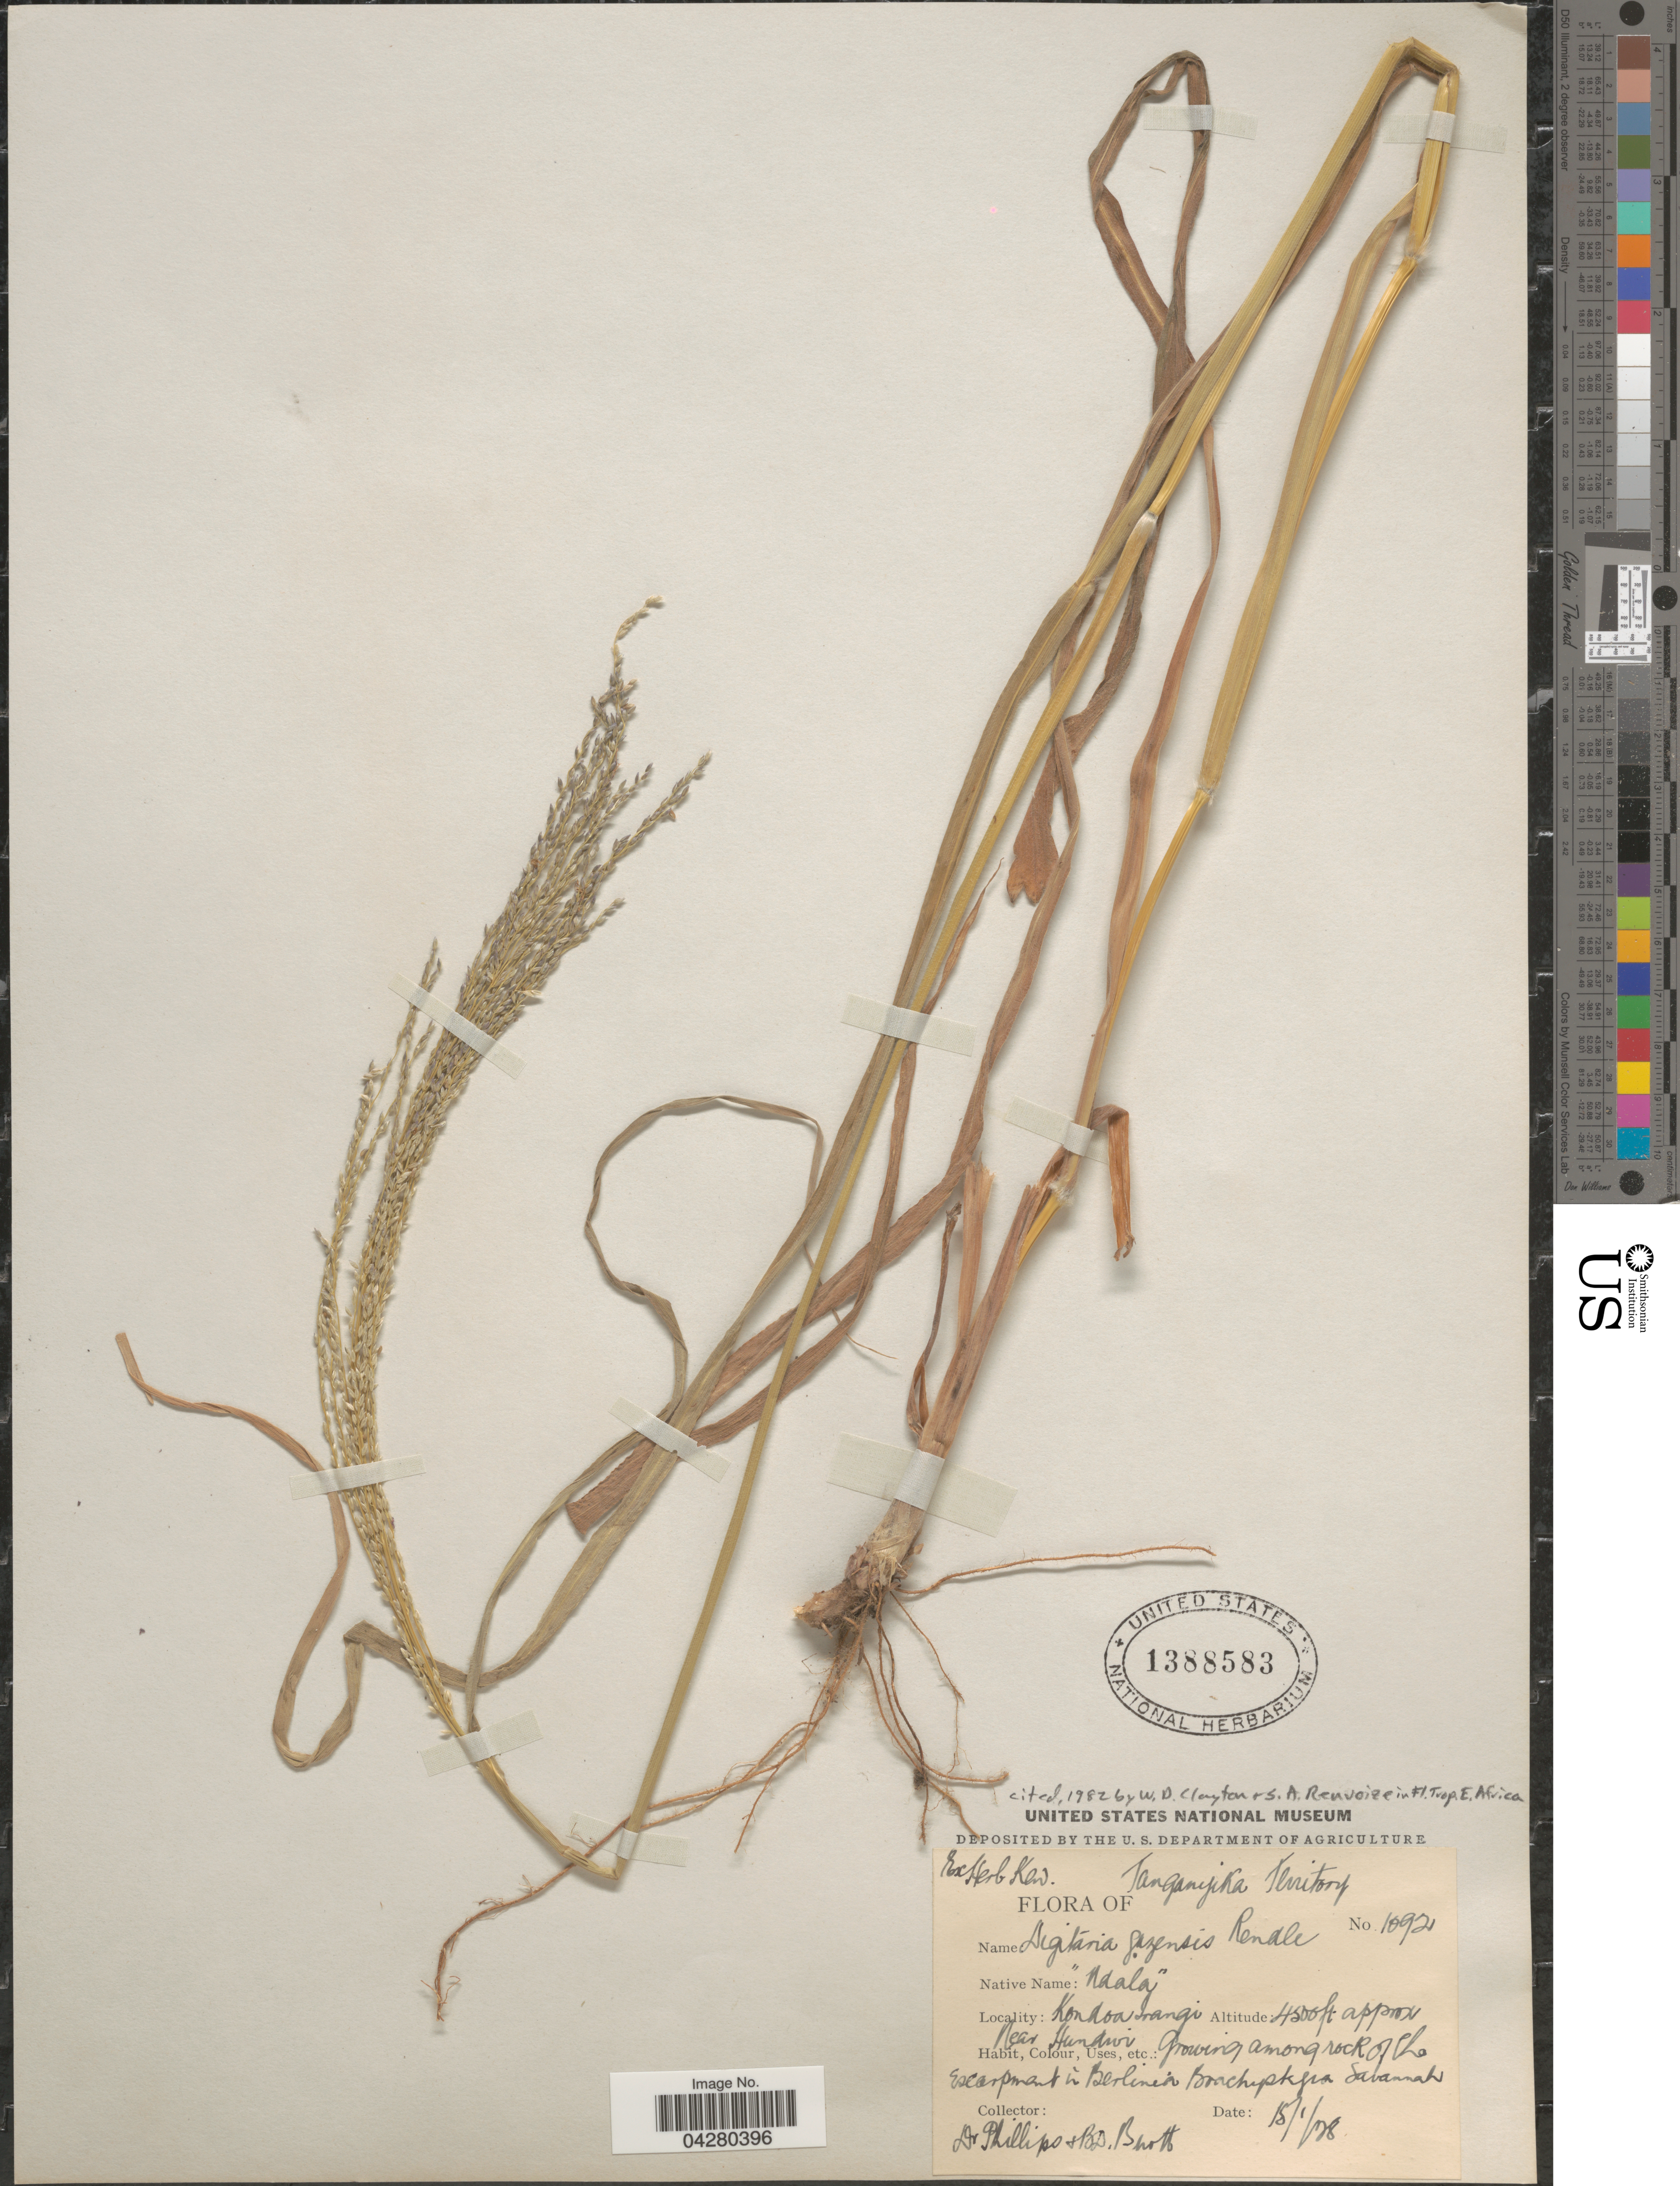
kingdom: Plantae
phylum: Tracheophyta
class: Liliopsida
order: Poales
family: Poaceae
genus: Digitaria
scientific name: Digitaria gazensis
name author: Rendle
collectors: Phillips & B. D. Burtt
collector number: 10921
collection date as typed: Transcribed d/m/y: 15/1/28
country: Tanzania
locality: Tanganyika Territory. Kondoa Irangi. Near Hundwi.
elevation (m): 1372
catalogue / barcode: US 1388583